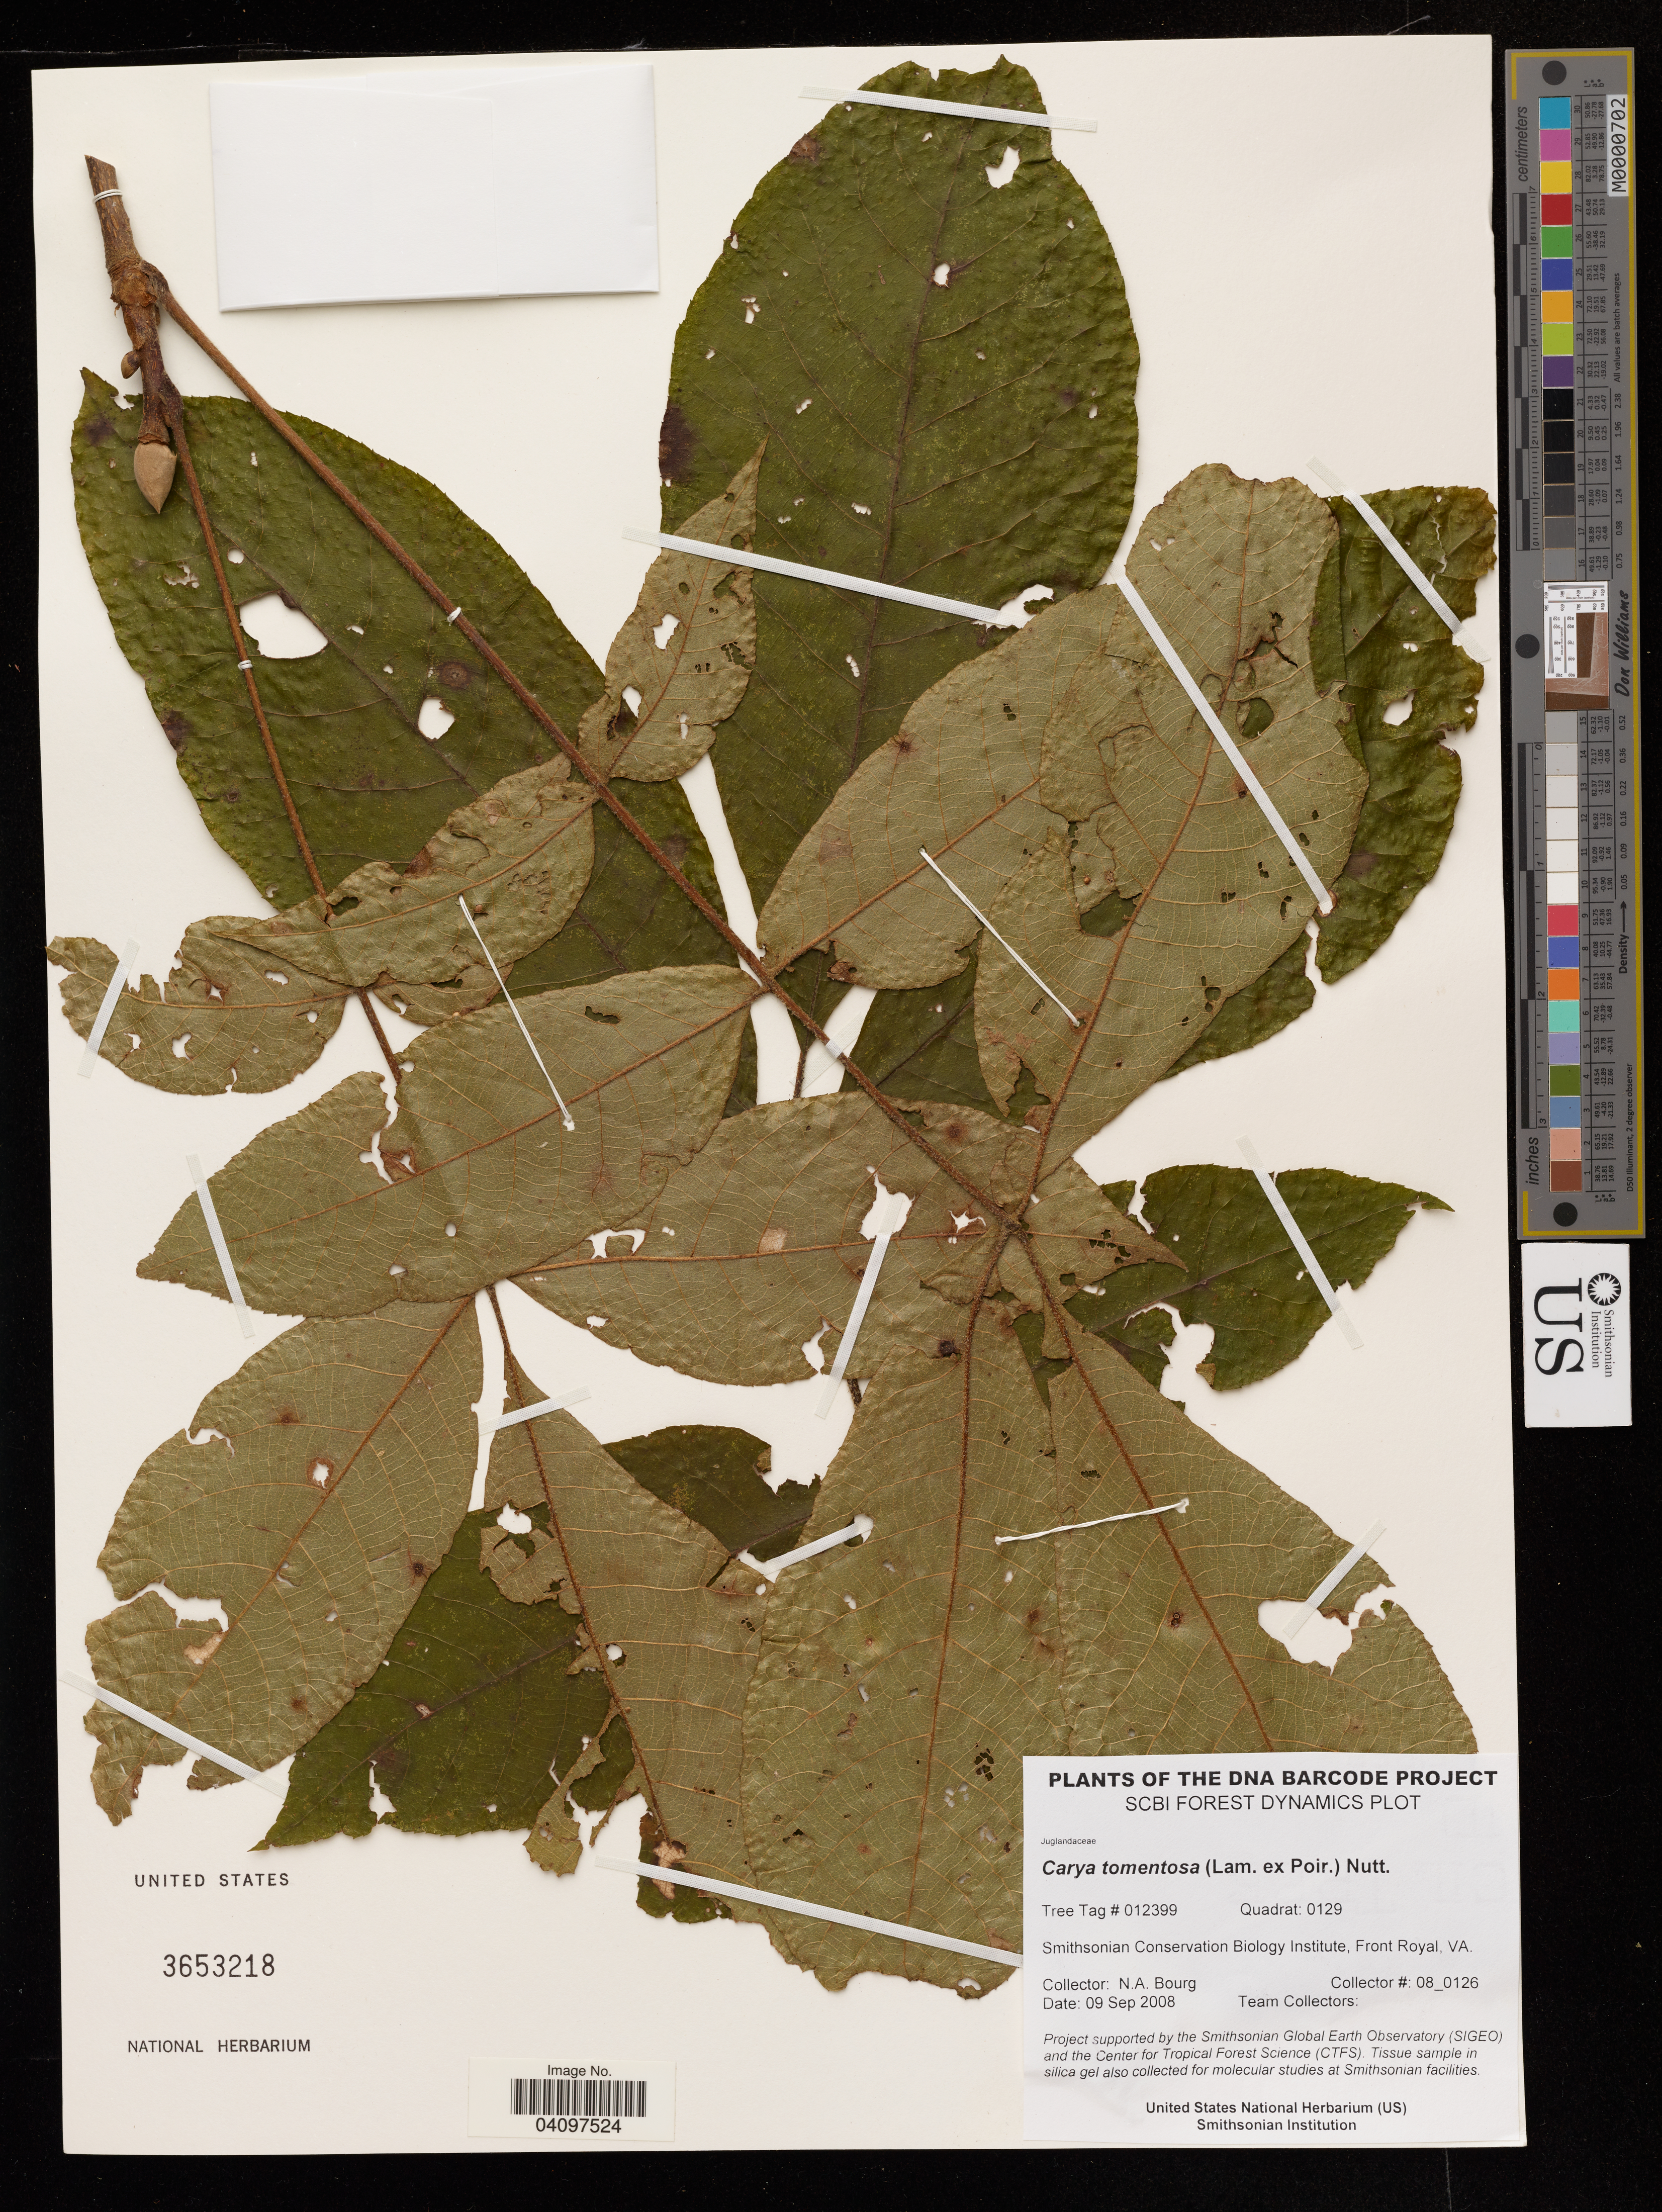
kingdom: Plantae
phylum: Tracheophyta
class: Magnoliopsida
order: Fagales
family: Juglandaceae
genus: Carya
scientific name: Carya tomentosa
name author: (Lam.) Nutt.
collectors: N. A. Bourg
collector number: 08_0126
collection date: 2008-09-09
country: United States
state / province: Virginia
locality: Smithsonian Conservation Biology Institute, Front Royal.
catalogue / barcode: US 3653218